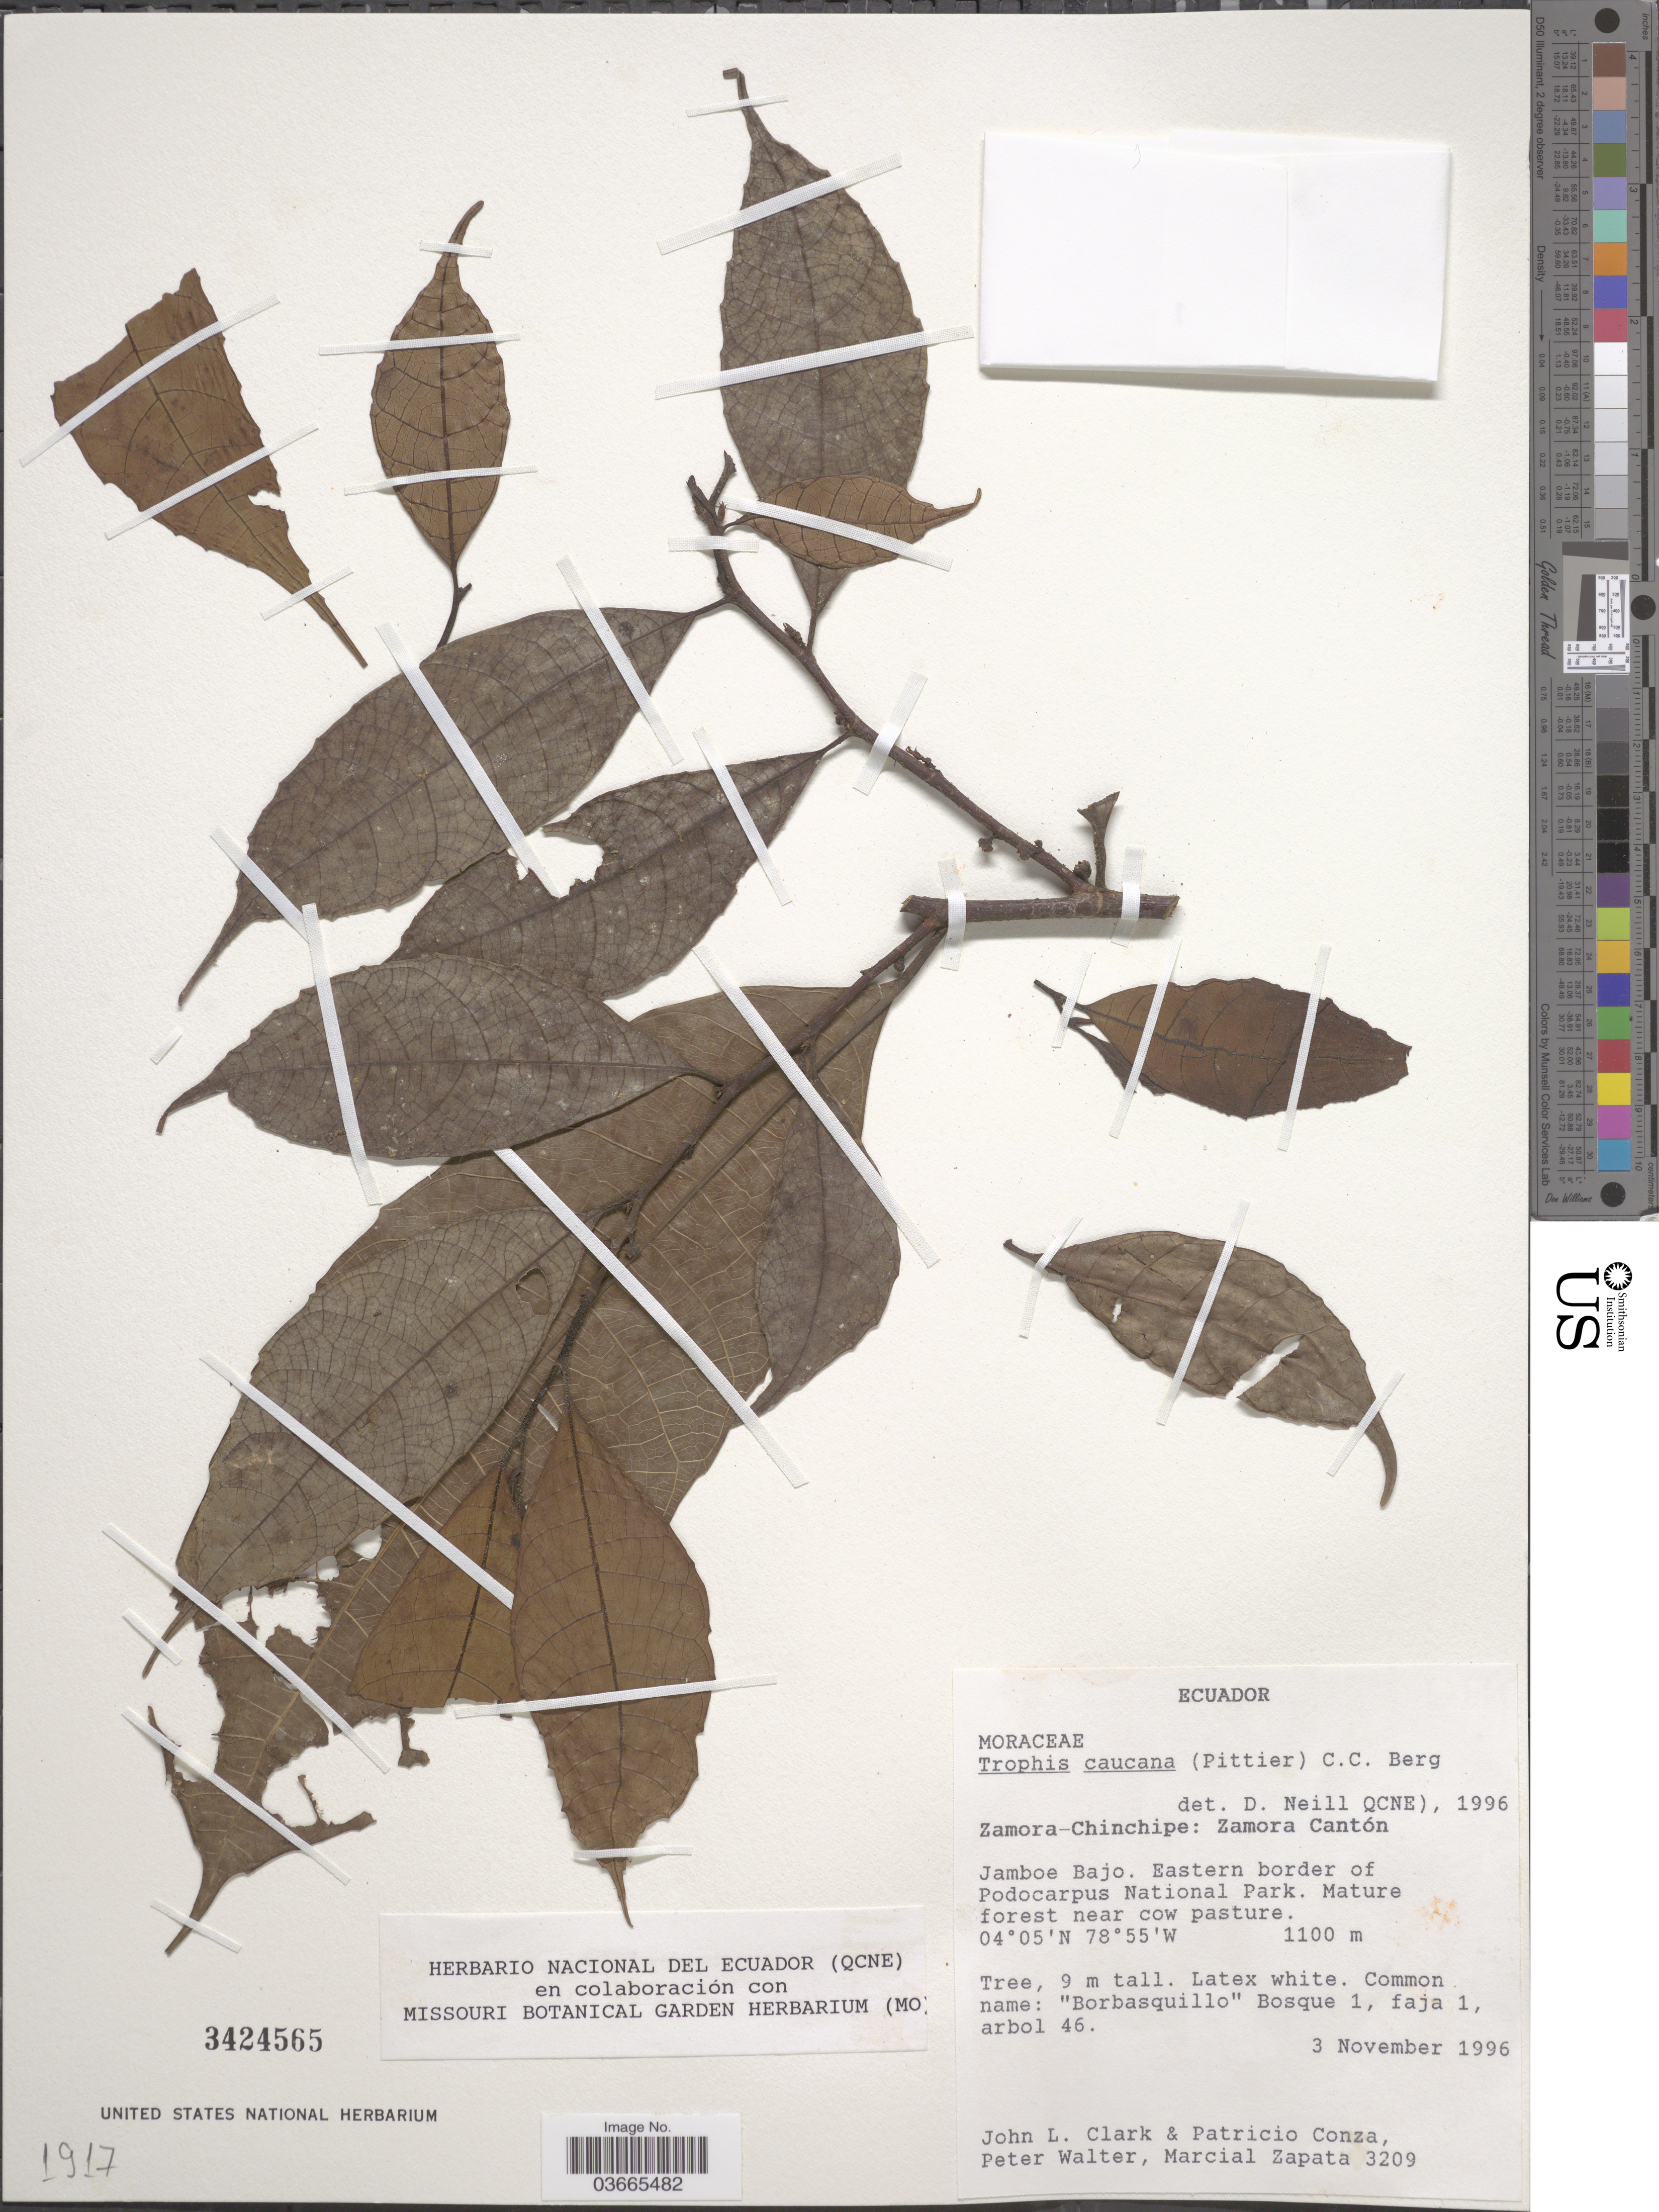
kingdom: Plantae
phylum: Tracheophyta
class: Magnoliopsida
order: Rosales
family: Moraceae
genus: Olmedia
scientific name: Olmedia aspera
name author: Ruiz & Pav.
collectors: J. L. Clark, P. Conza, P. Walter & M. Zapata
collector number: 3209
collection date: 1996-11-03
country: Ecuador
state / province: Zamora-Chinchipe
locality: Zamora Cantón. Jamboe Bajo. Eastern border of Podocarpus National Park.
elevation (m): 1100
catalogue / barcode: US 3424565